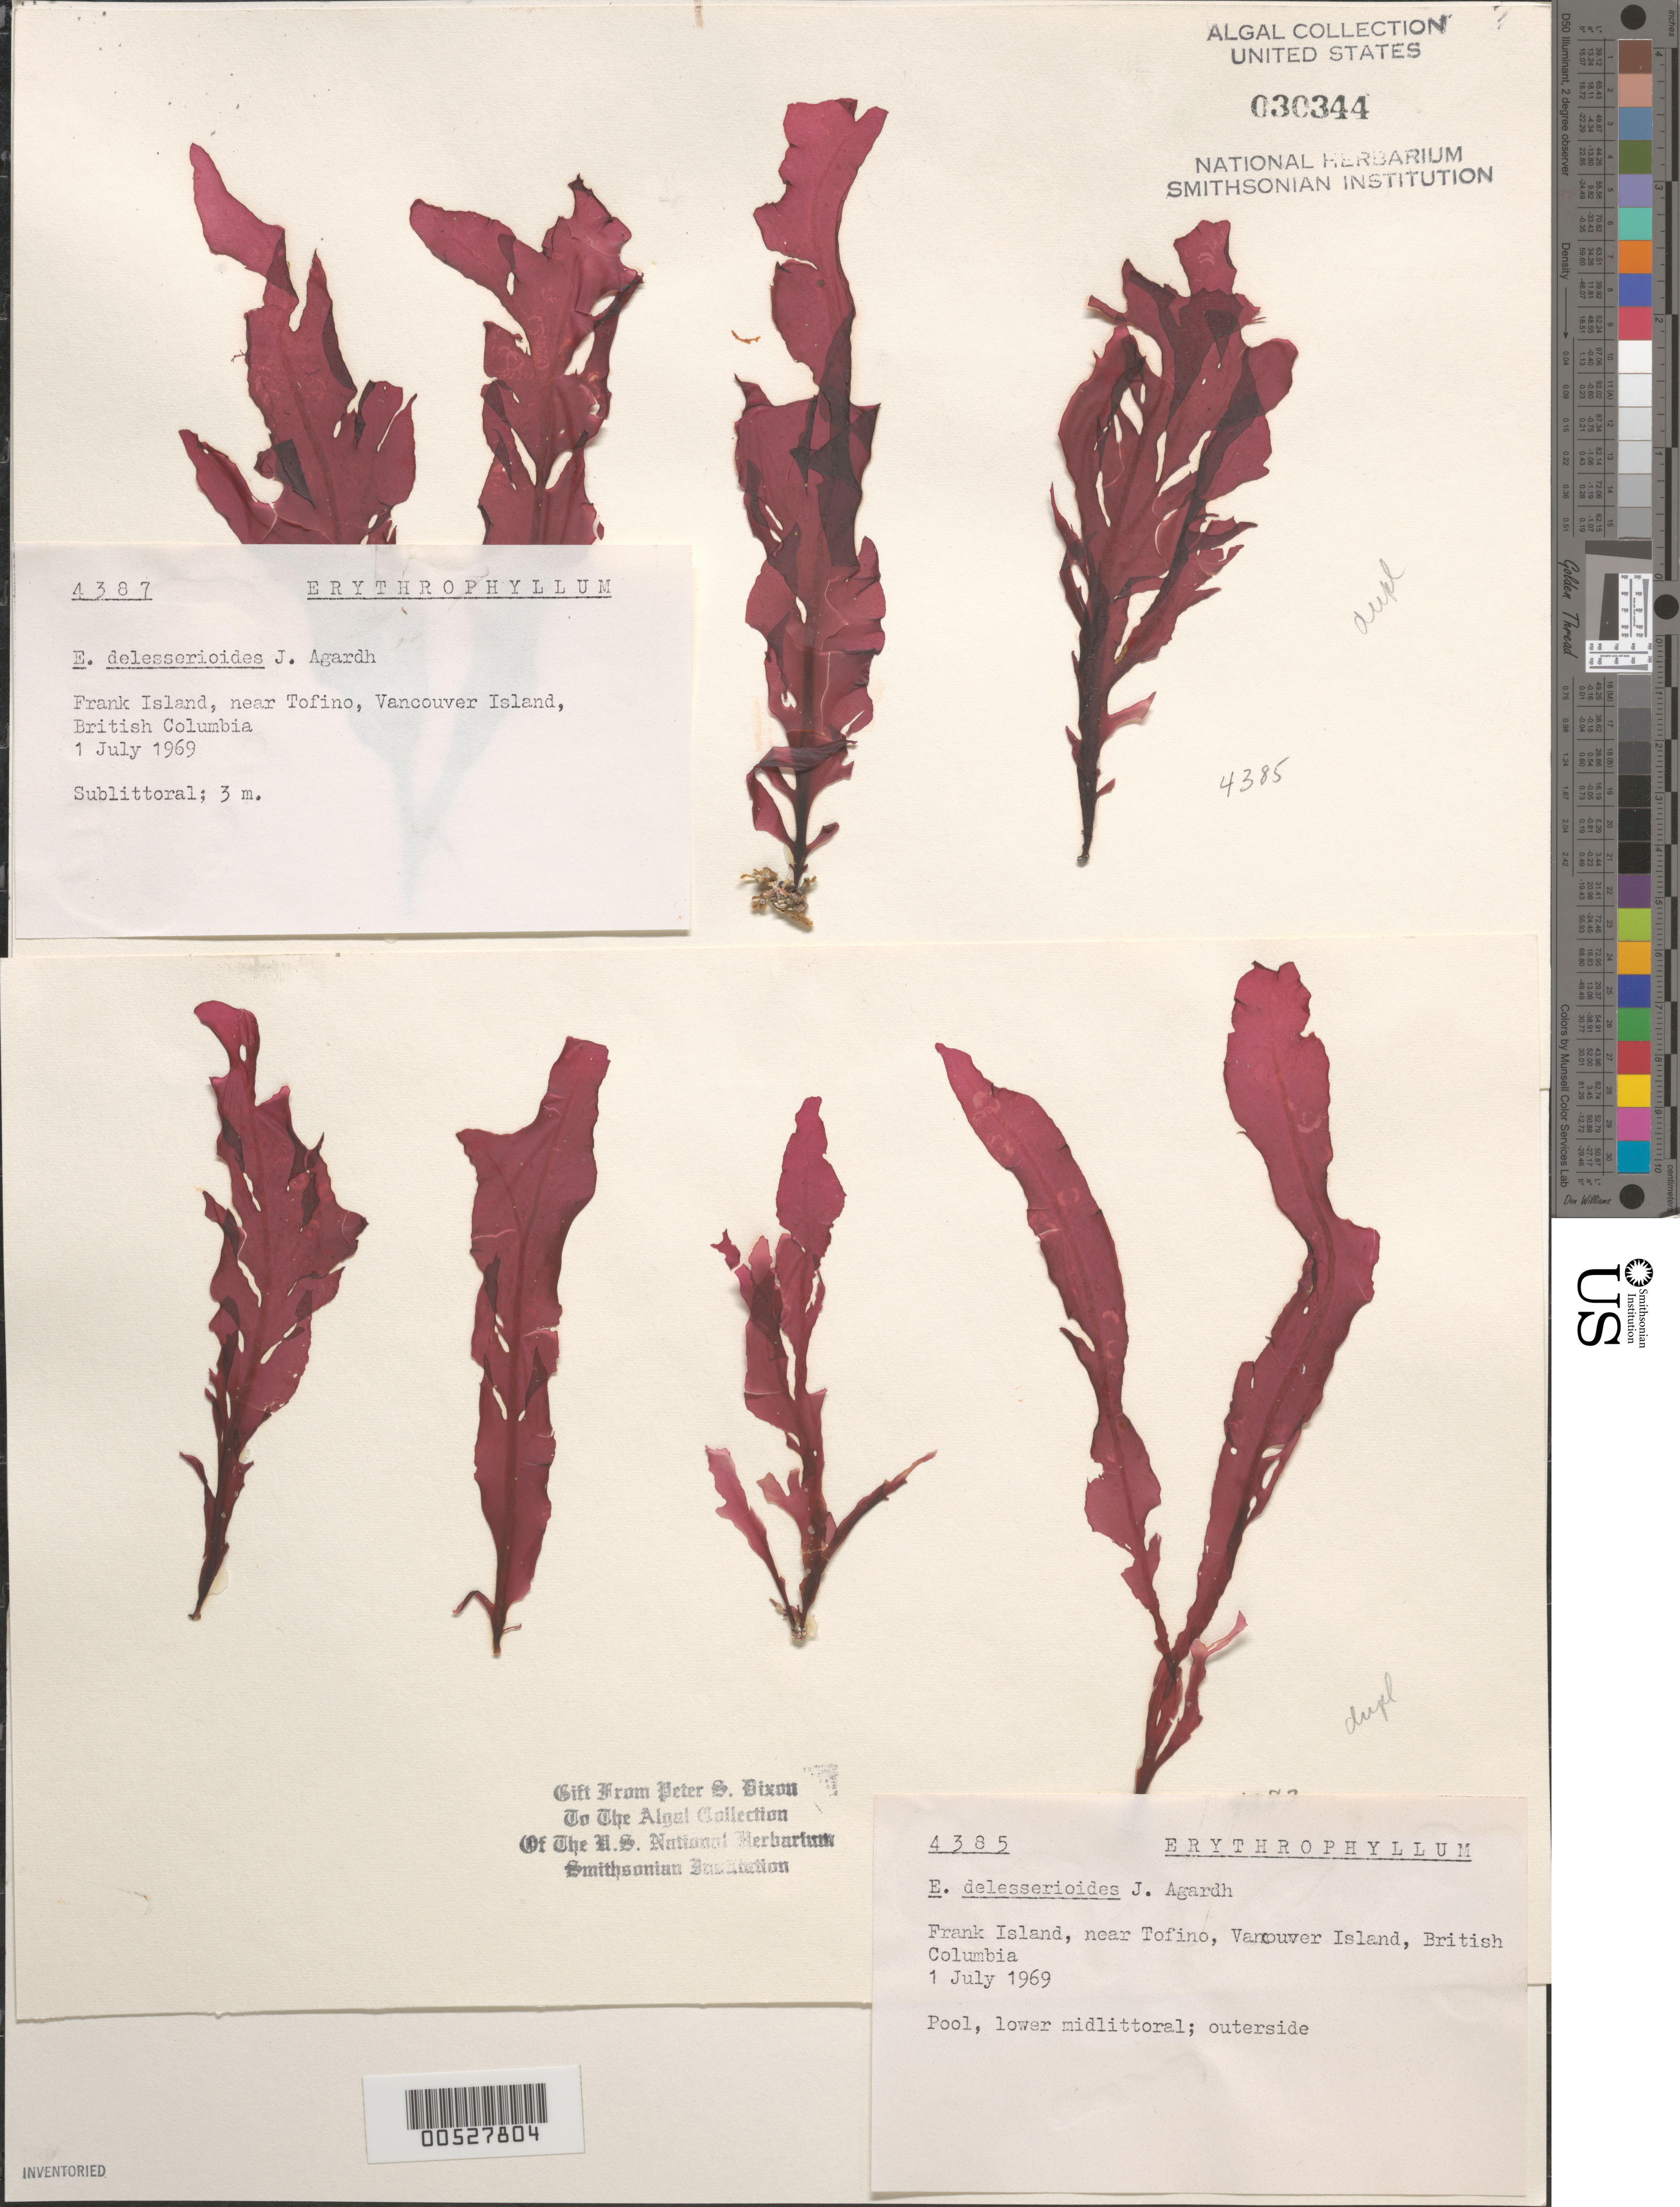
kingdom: Plantae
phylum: Rhodophyta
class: Florideophyceae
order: Gigartinales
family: Kallymeniaceae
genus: Erythrophyllum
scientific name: Erythrophyllum delesserioides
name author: J. Agardh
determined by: Dixon, P. S.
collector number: PSD 4385 & PSD 4387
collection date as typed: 01 Jul 1969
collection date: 1969-07-01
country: Canada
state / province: British Columbia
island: Frank Island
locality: Near Tofino, Vancouver Island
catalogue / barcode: US 30344